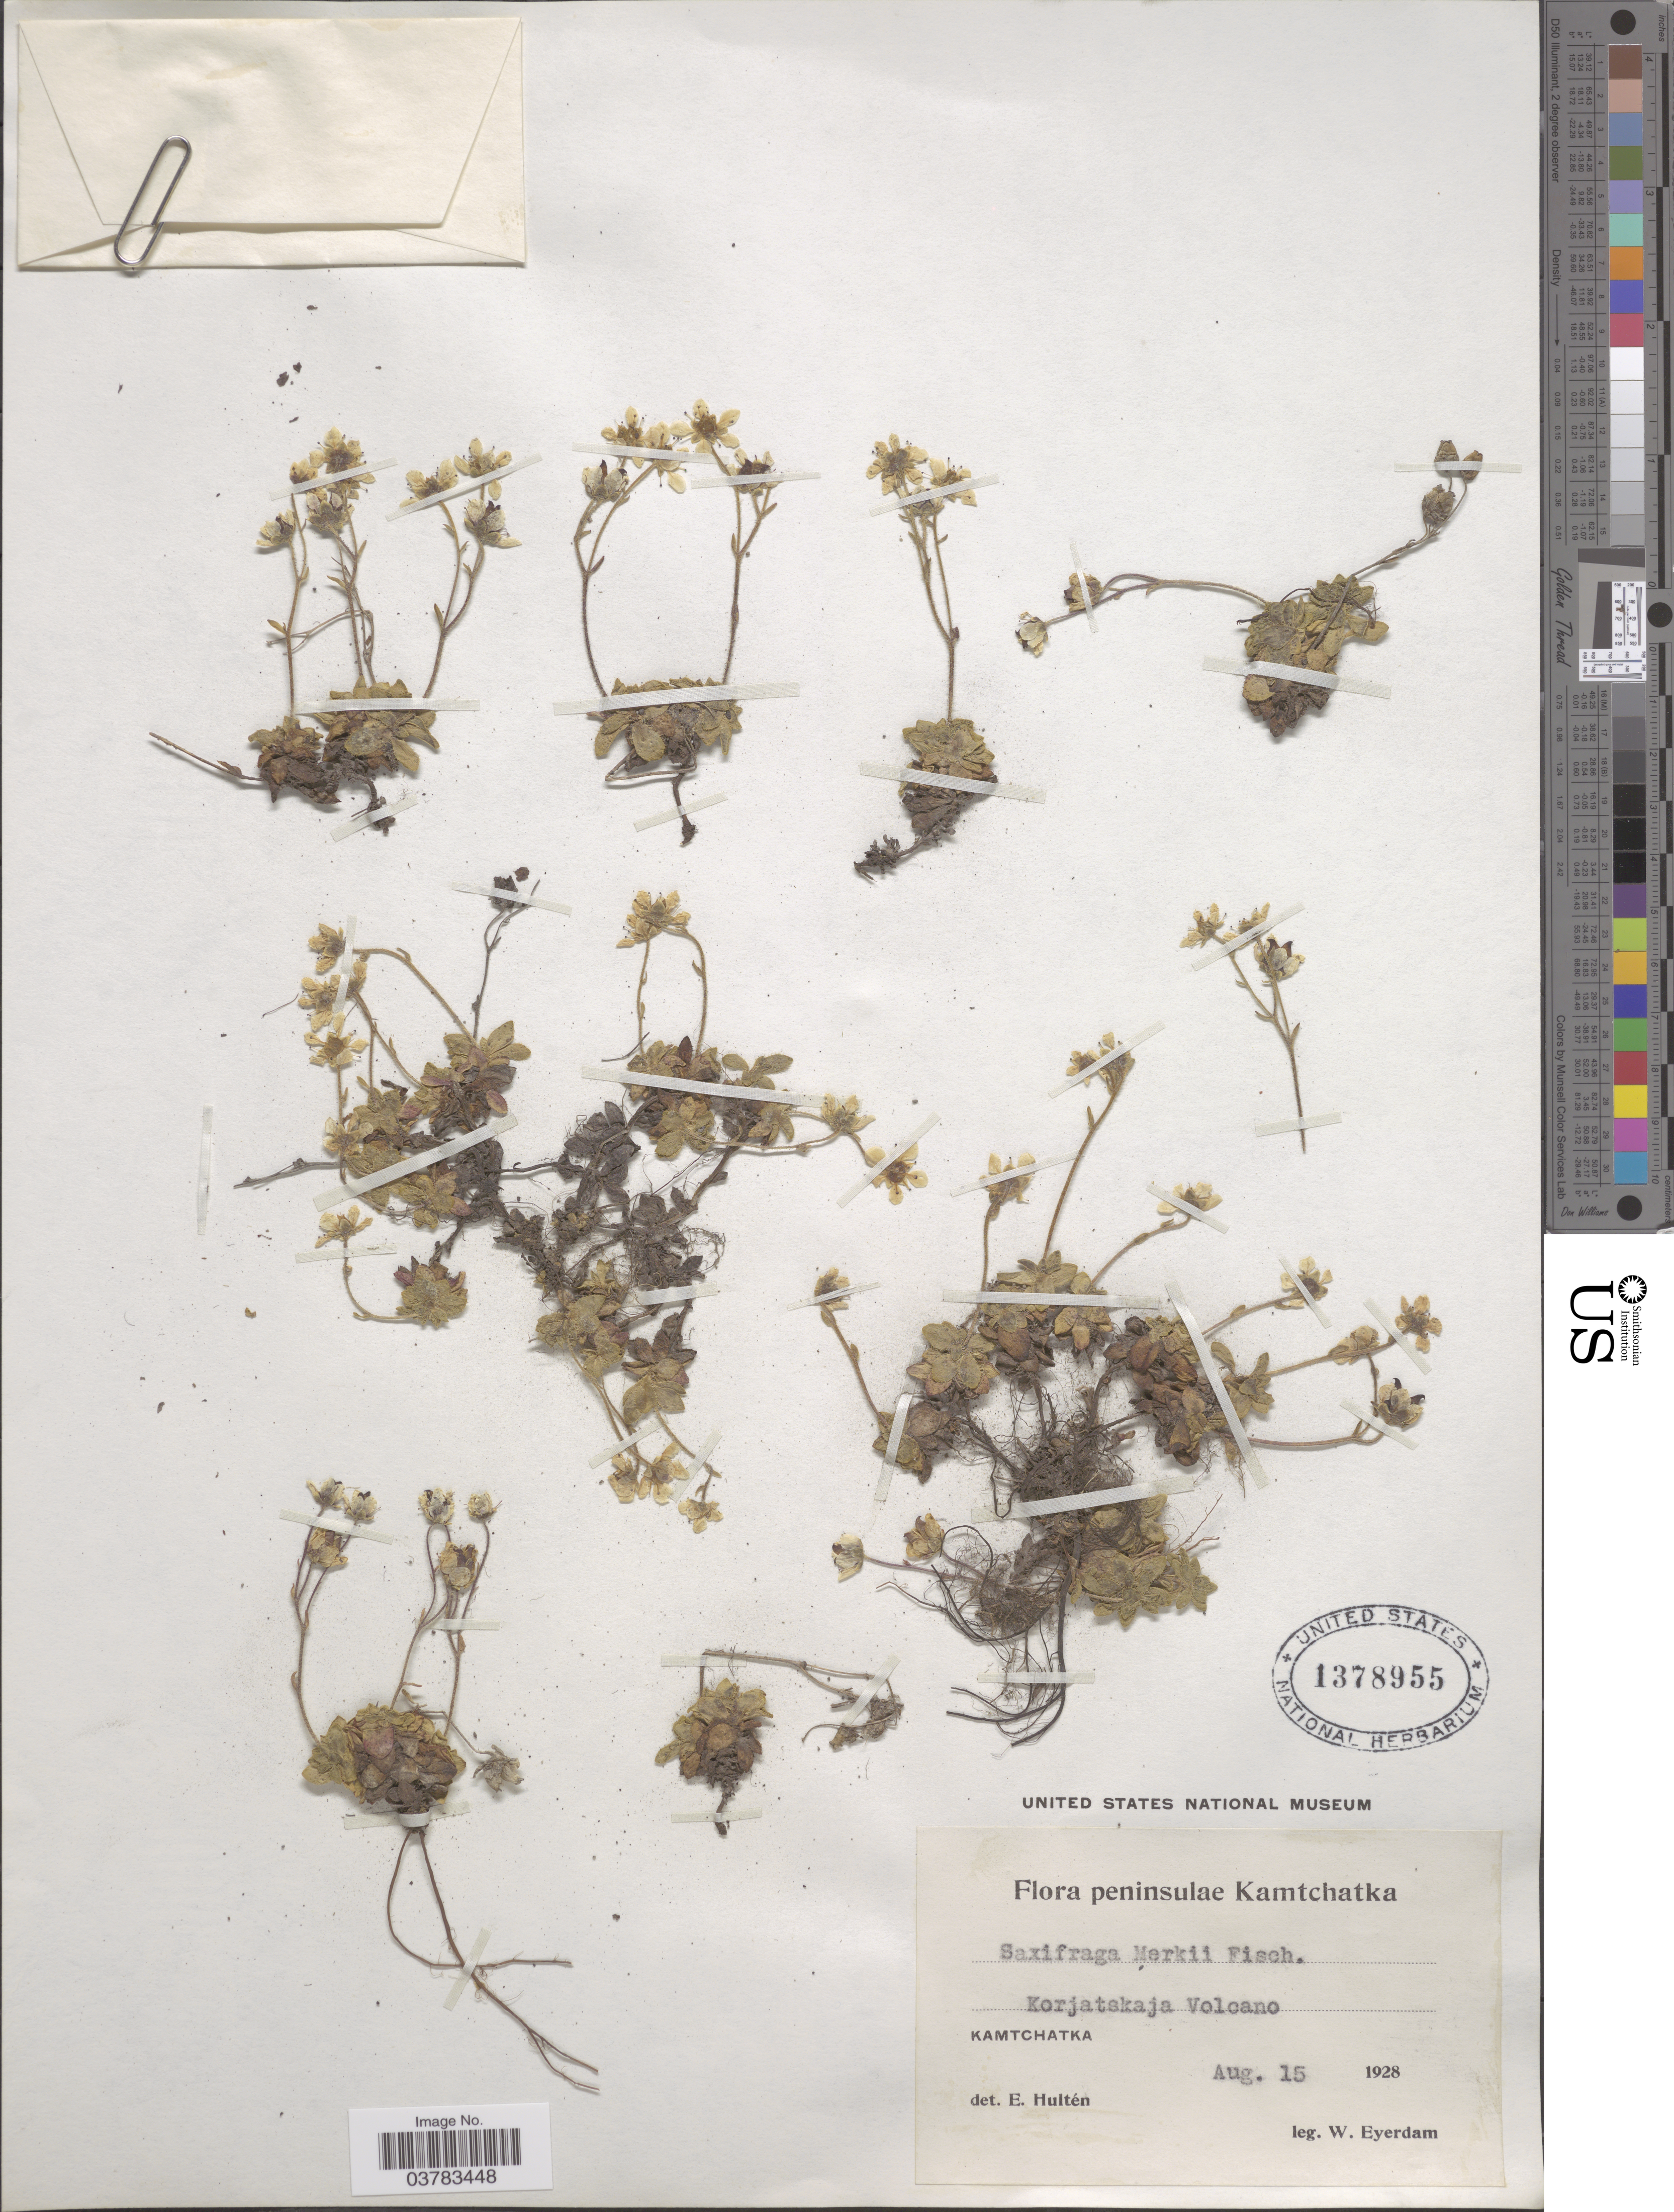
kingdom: Plantae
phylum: Tracheophyta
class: Magnoliopsida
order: Saxifragales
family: Saxifragaceae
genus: Micranthes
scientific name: Micranthes merkii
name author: (Fisch. ex Sternb.) Elven & D.F. Murray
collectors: W. J. Eyerdam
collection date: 1928-08-15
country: Russian Federation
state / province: Kamchatka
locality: Peninsulae Kamtchatka. Korjatskaja Volcano. Kamtchatka.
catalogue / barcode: US 1378955